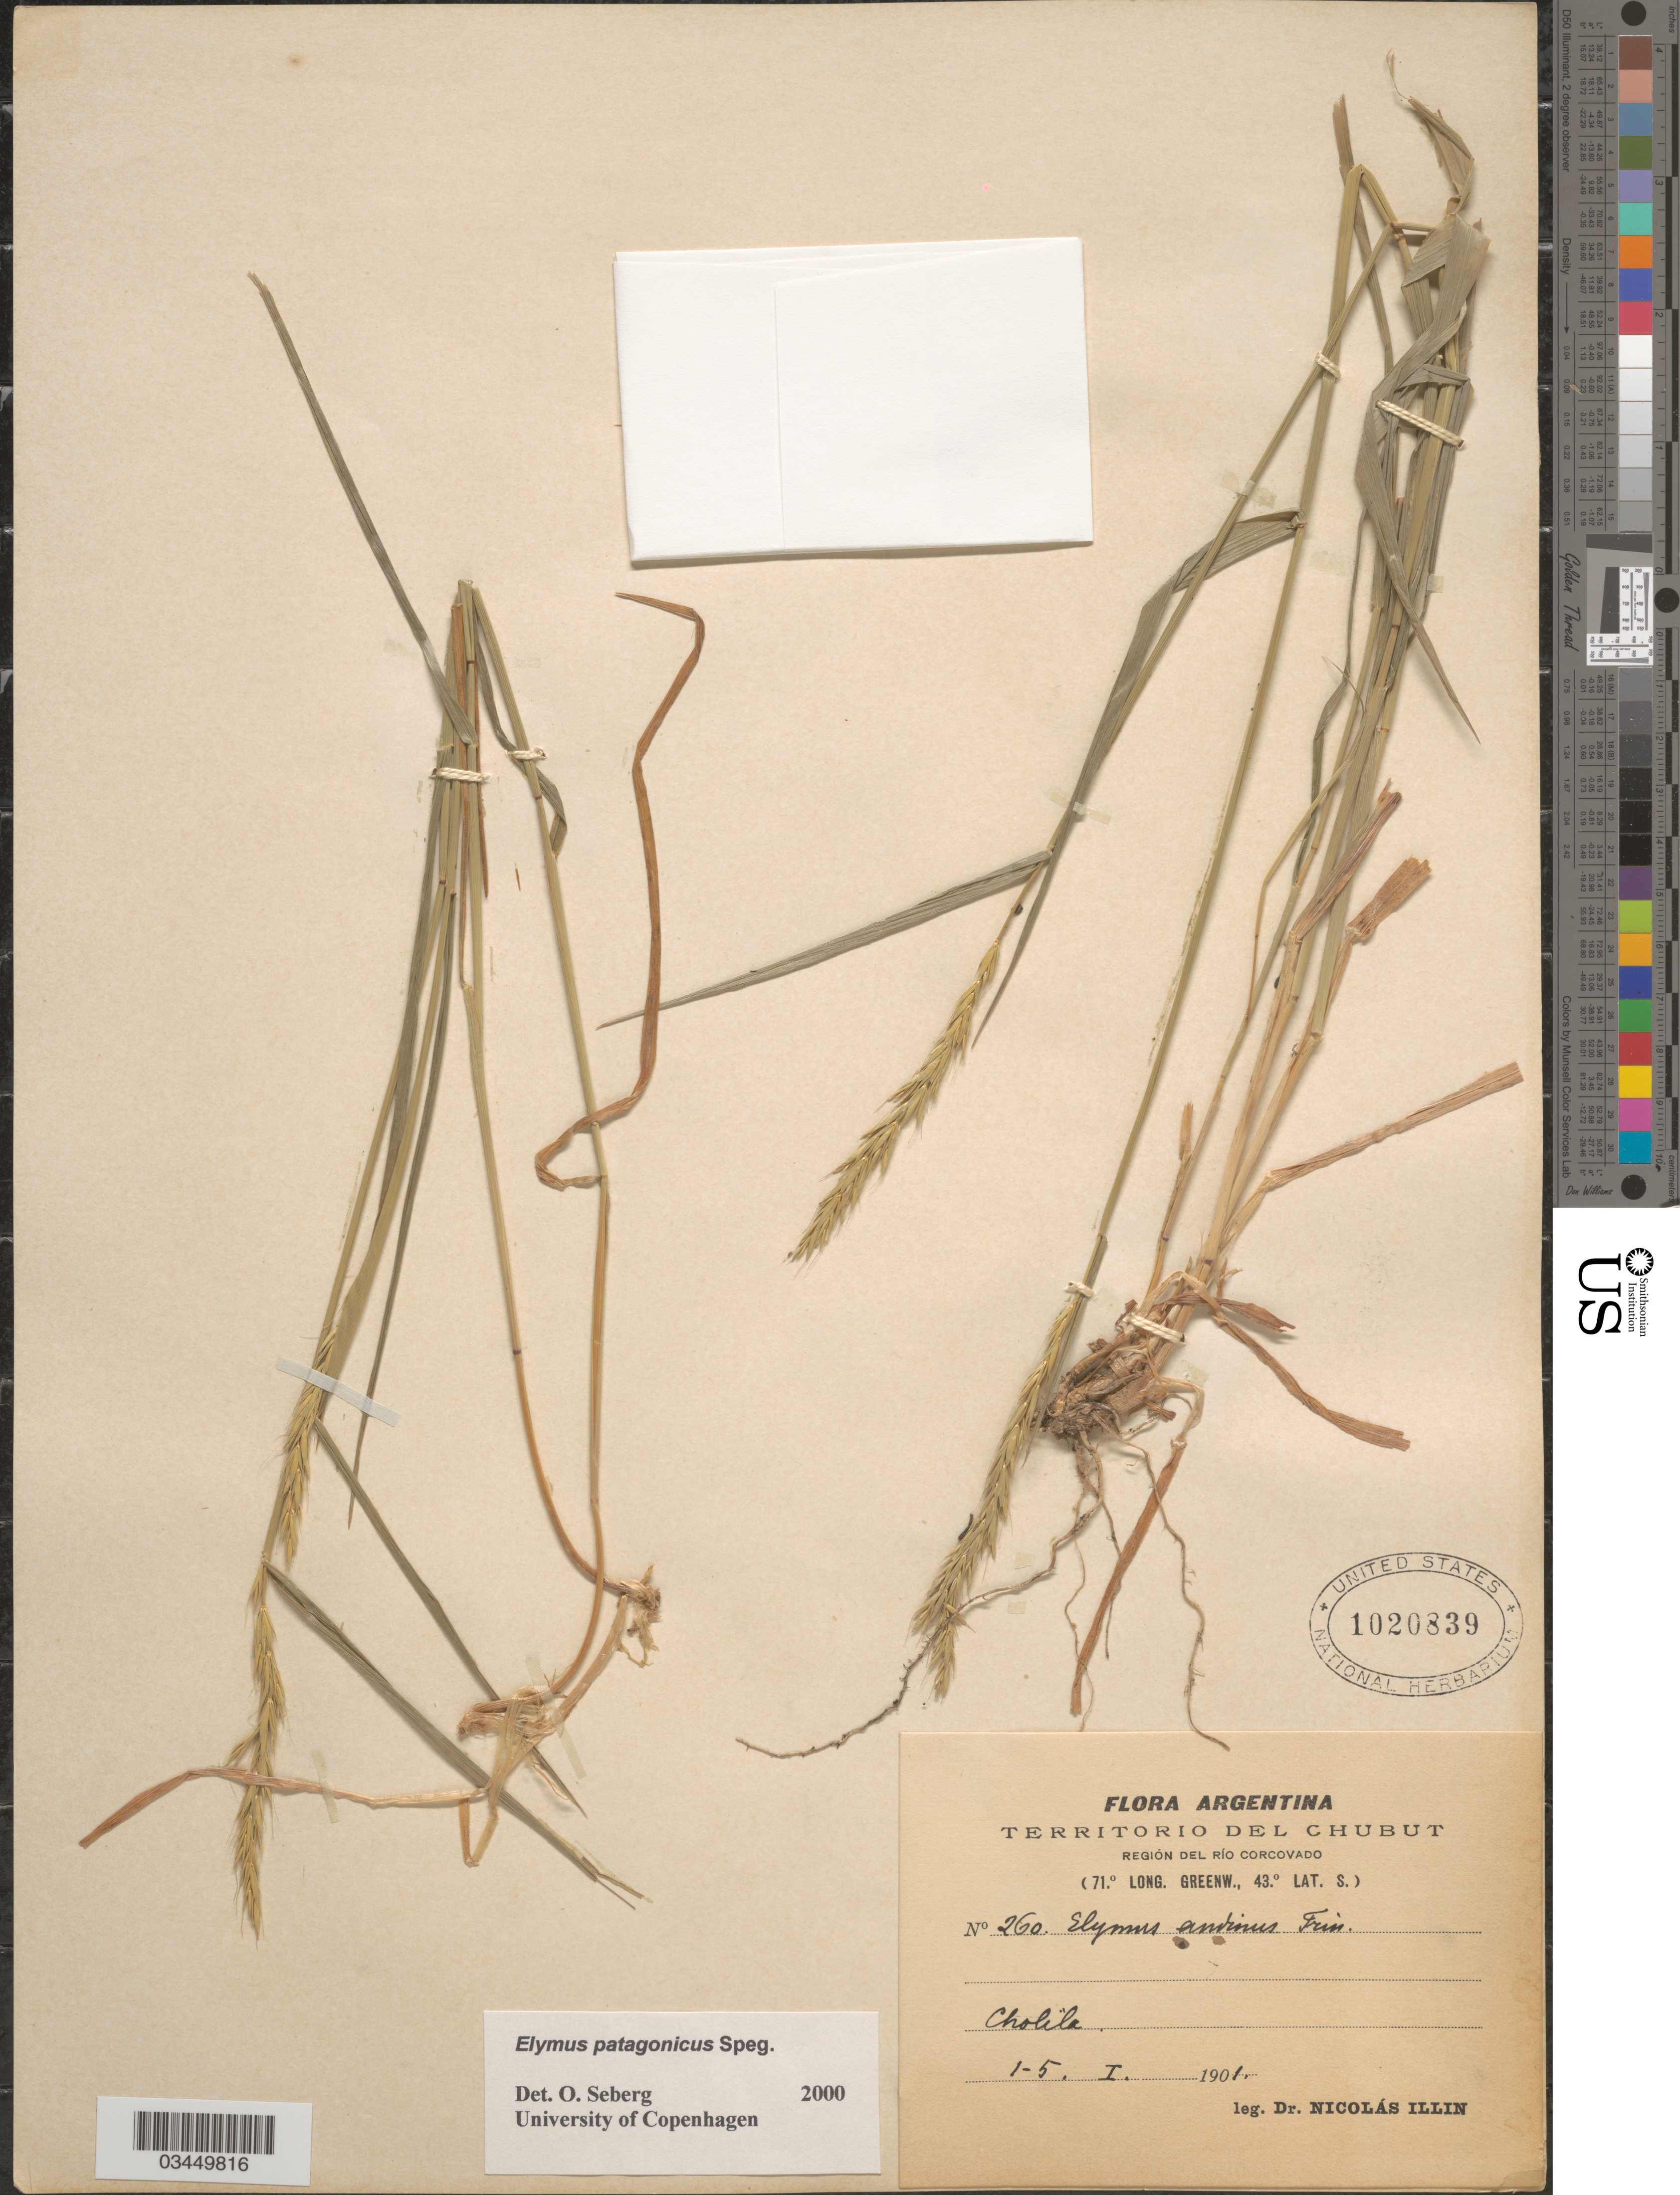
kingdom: Plantae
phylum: Tracheophyta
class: Liliopsida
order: Poales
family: Poaceae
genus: Elymus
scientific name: Elymus patagonicus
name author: Speg.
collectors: N. Illin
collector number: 260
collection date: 1901-01-01/1901-01-05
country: Argentina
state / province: Chubut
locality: Región del Río Corcovado. Cholila.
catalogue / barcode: US 1020839